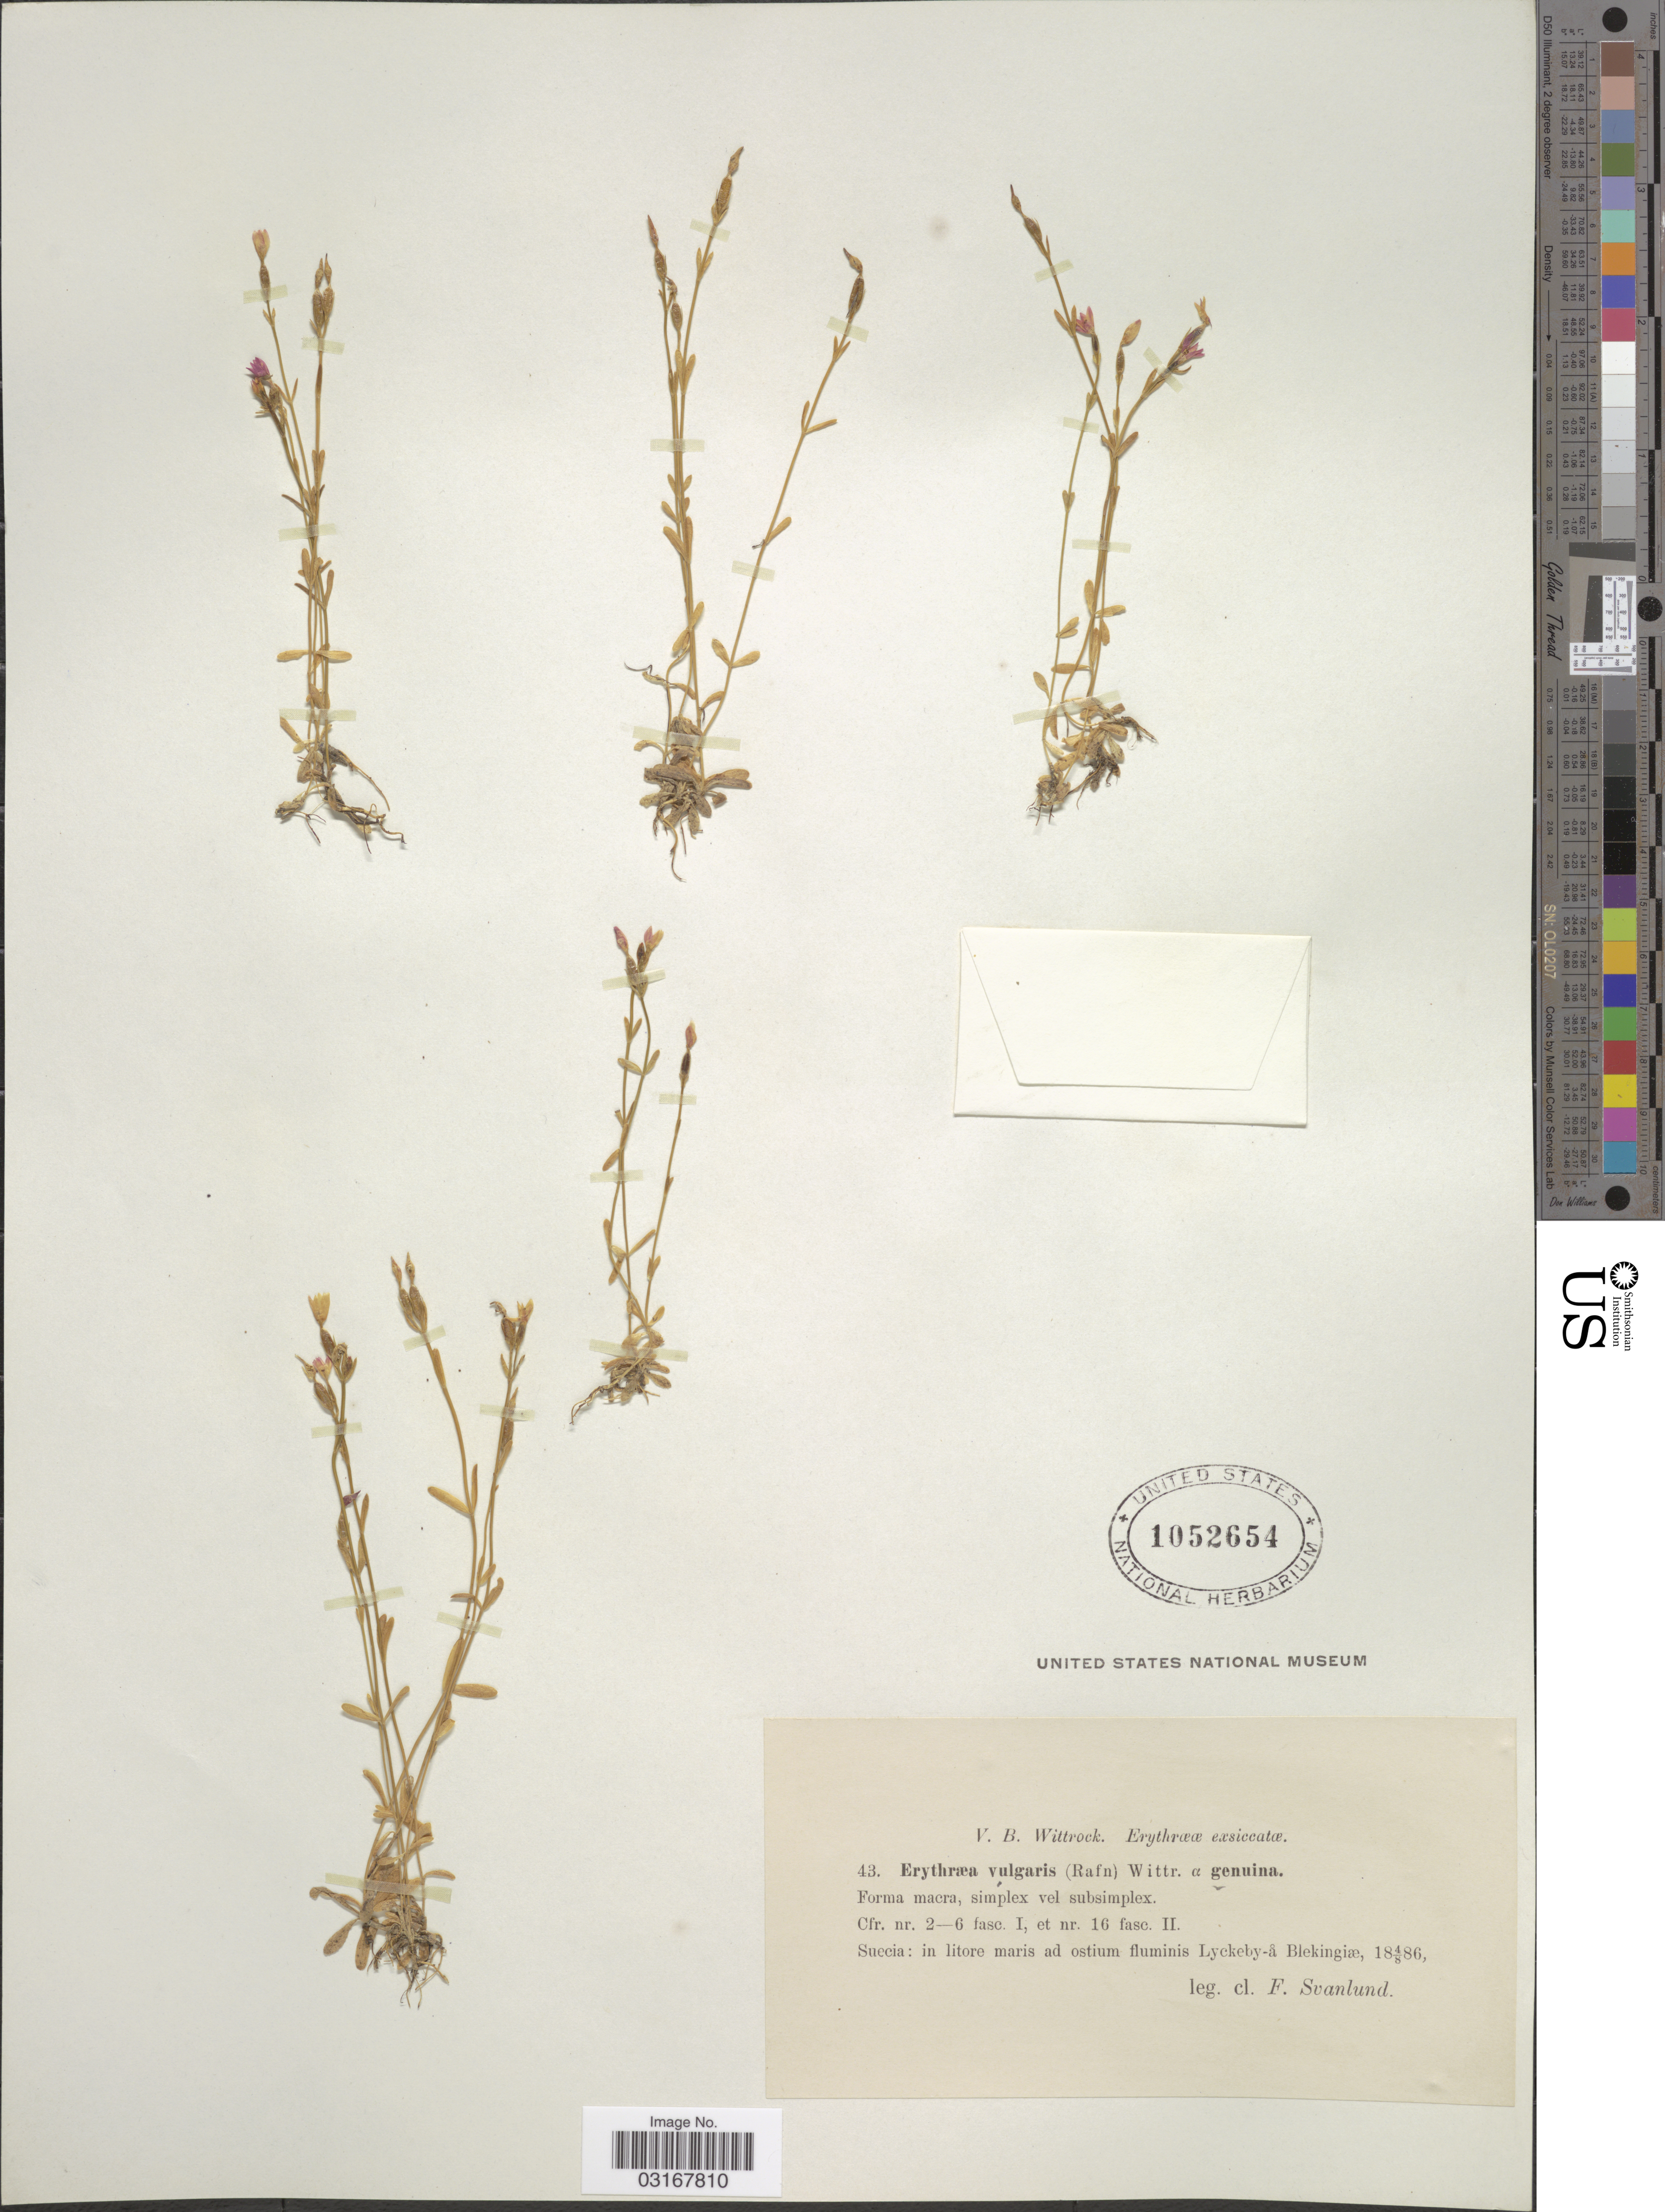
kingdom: Plantae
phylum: Tracheophyta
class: Magnoliopsida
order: Gentianales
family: Gentianaceae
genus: Centaurium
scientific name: Centaurium vulgaris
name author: Godr.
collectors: F. Svanlund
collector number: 43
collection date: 1886-08-04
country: Sweden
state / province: Blekinge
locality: Suecia: in litore maris ad ostium fluminis Lyckeby-a Blekingiæ.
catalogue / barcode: US 1052654